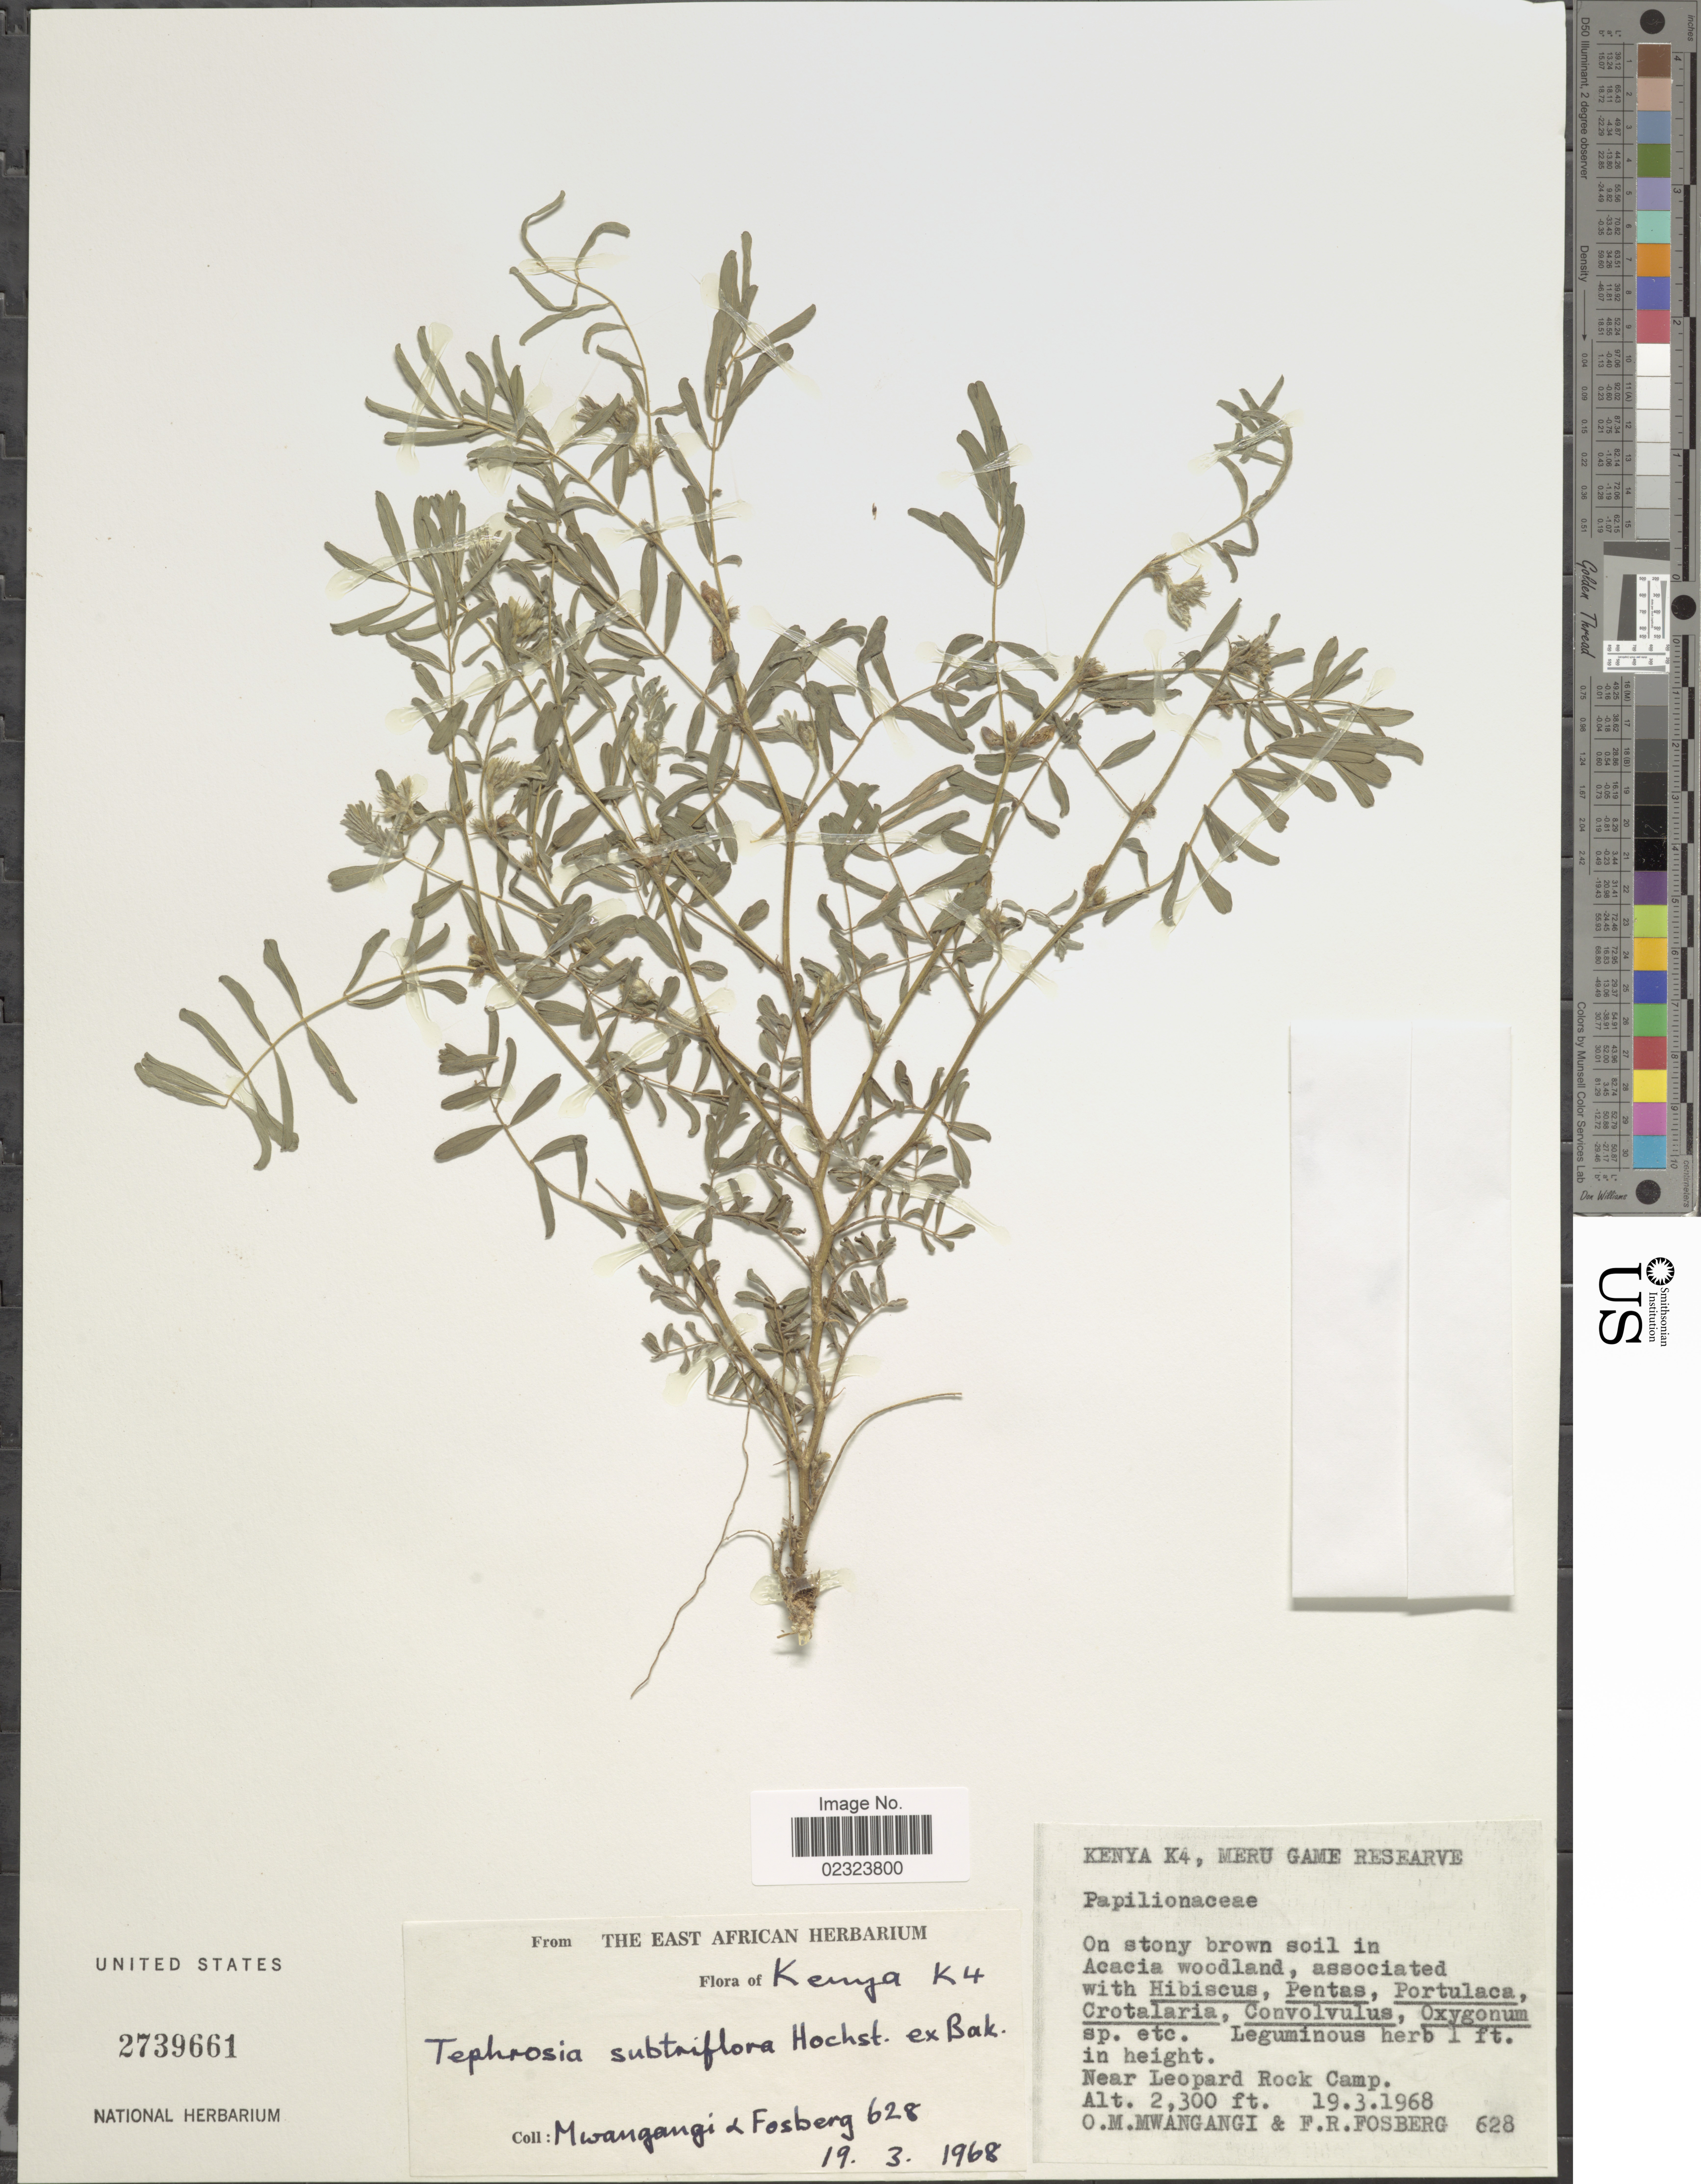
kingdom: Plantae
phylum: Tracheophyta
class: Magnoliopsida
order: Fabales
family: Fabaceae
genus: Tephrosia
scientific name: Tephrosia subtriflora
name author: Baker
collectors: O. M. Mwangangi & F. R. Fosberg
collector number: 628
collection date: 1968-03-19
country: Kenya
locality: K4, Meru Game Reserve, near Leopard Rock Camp.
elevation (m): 701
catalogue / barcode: US 2739661